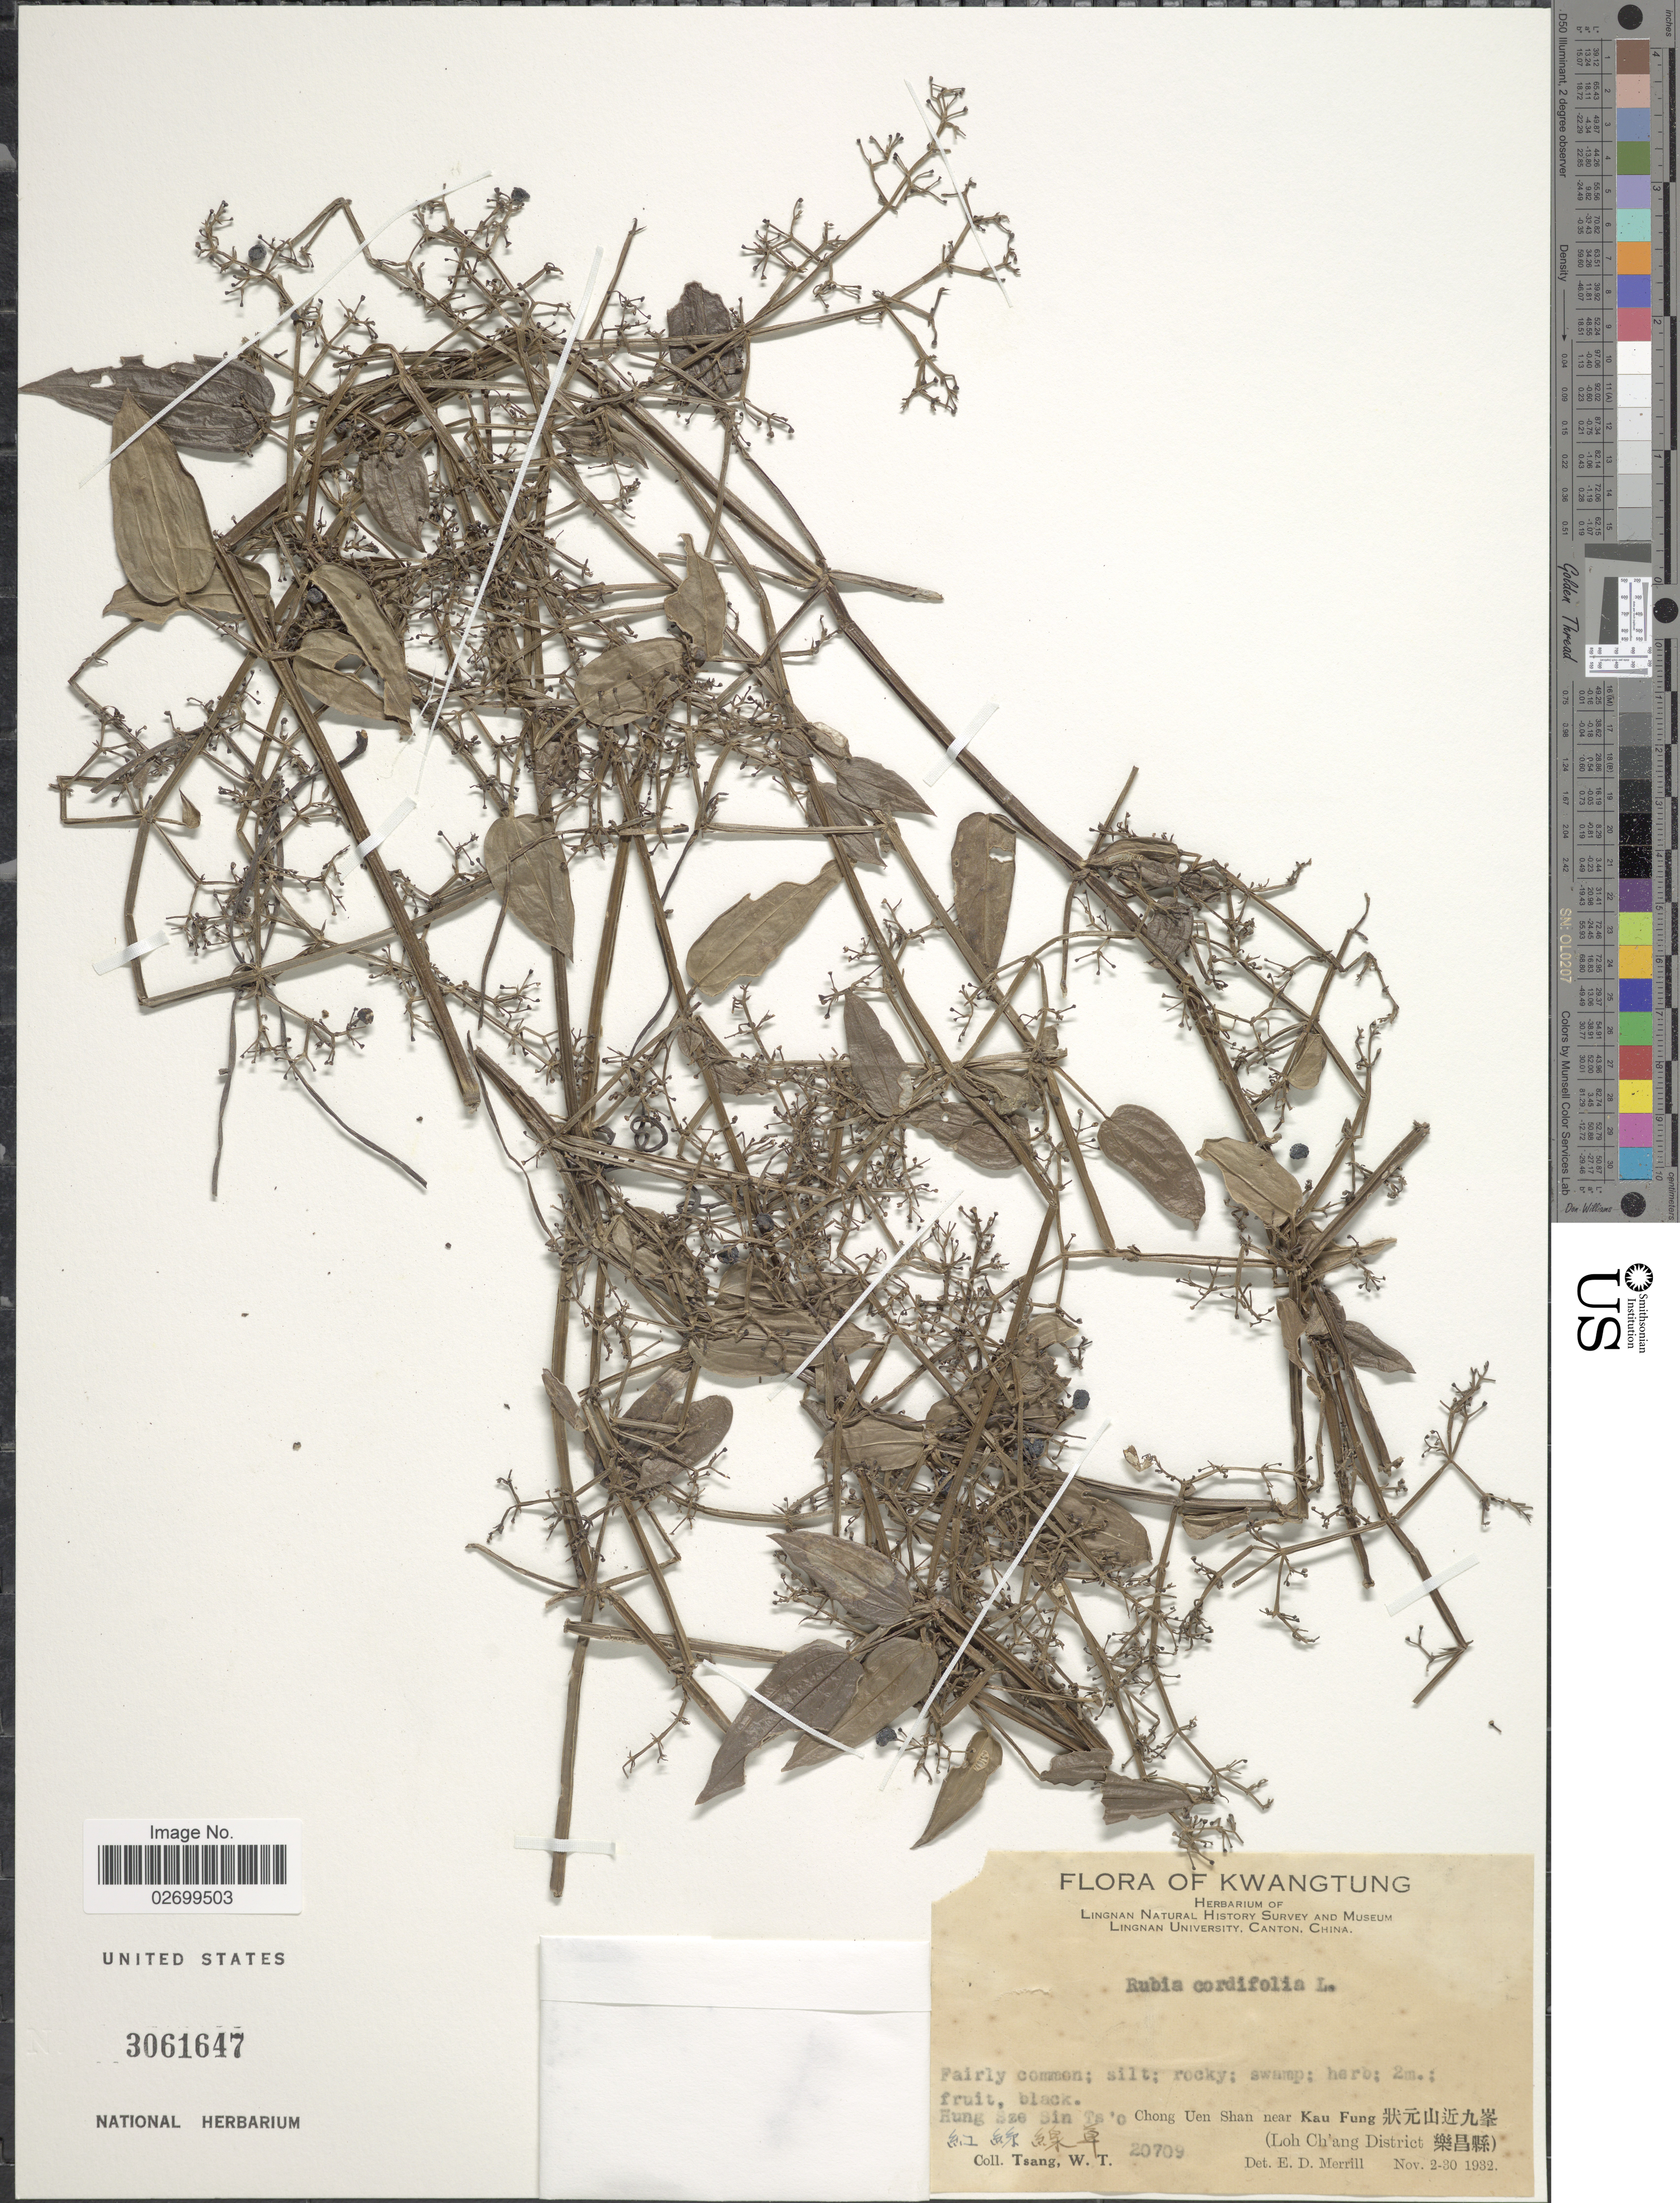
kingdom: Plantae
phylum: Tracheophyta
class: Magnoliopsida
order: Gentianales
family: Rubiaceae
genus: Rubia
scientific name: Rubia cordifolia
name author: L.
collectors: W. T. Tsang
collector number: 20709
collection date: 1932-11-02/1932-11-30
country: China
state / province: Guangdong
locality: Kwangtung, Hung Sze Sin Ts'o, Chong Uen Shan near Kau Fung (Loh Ch'ang District).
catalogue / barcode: US 3061647